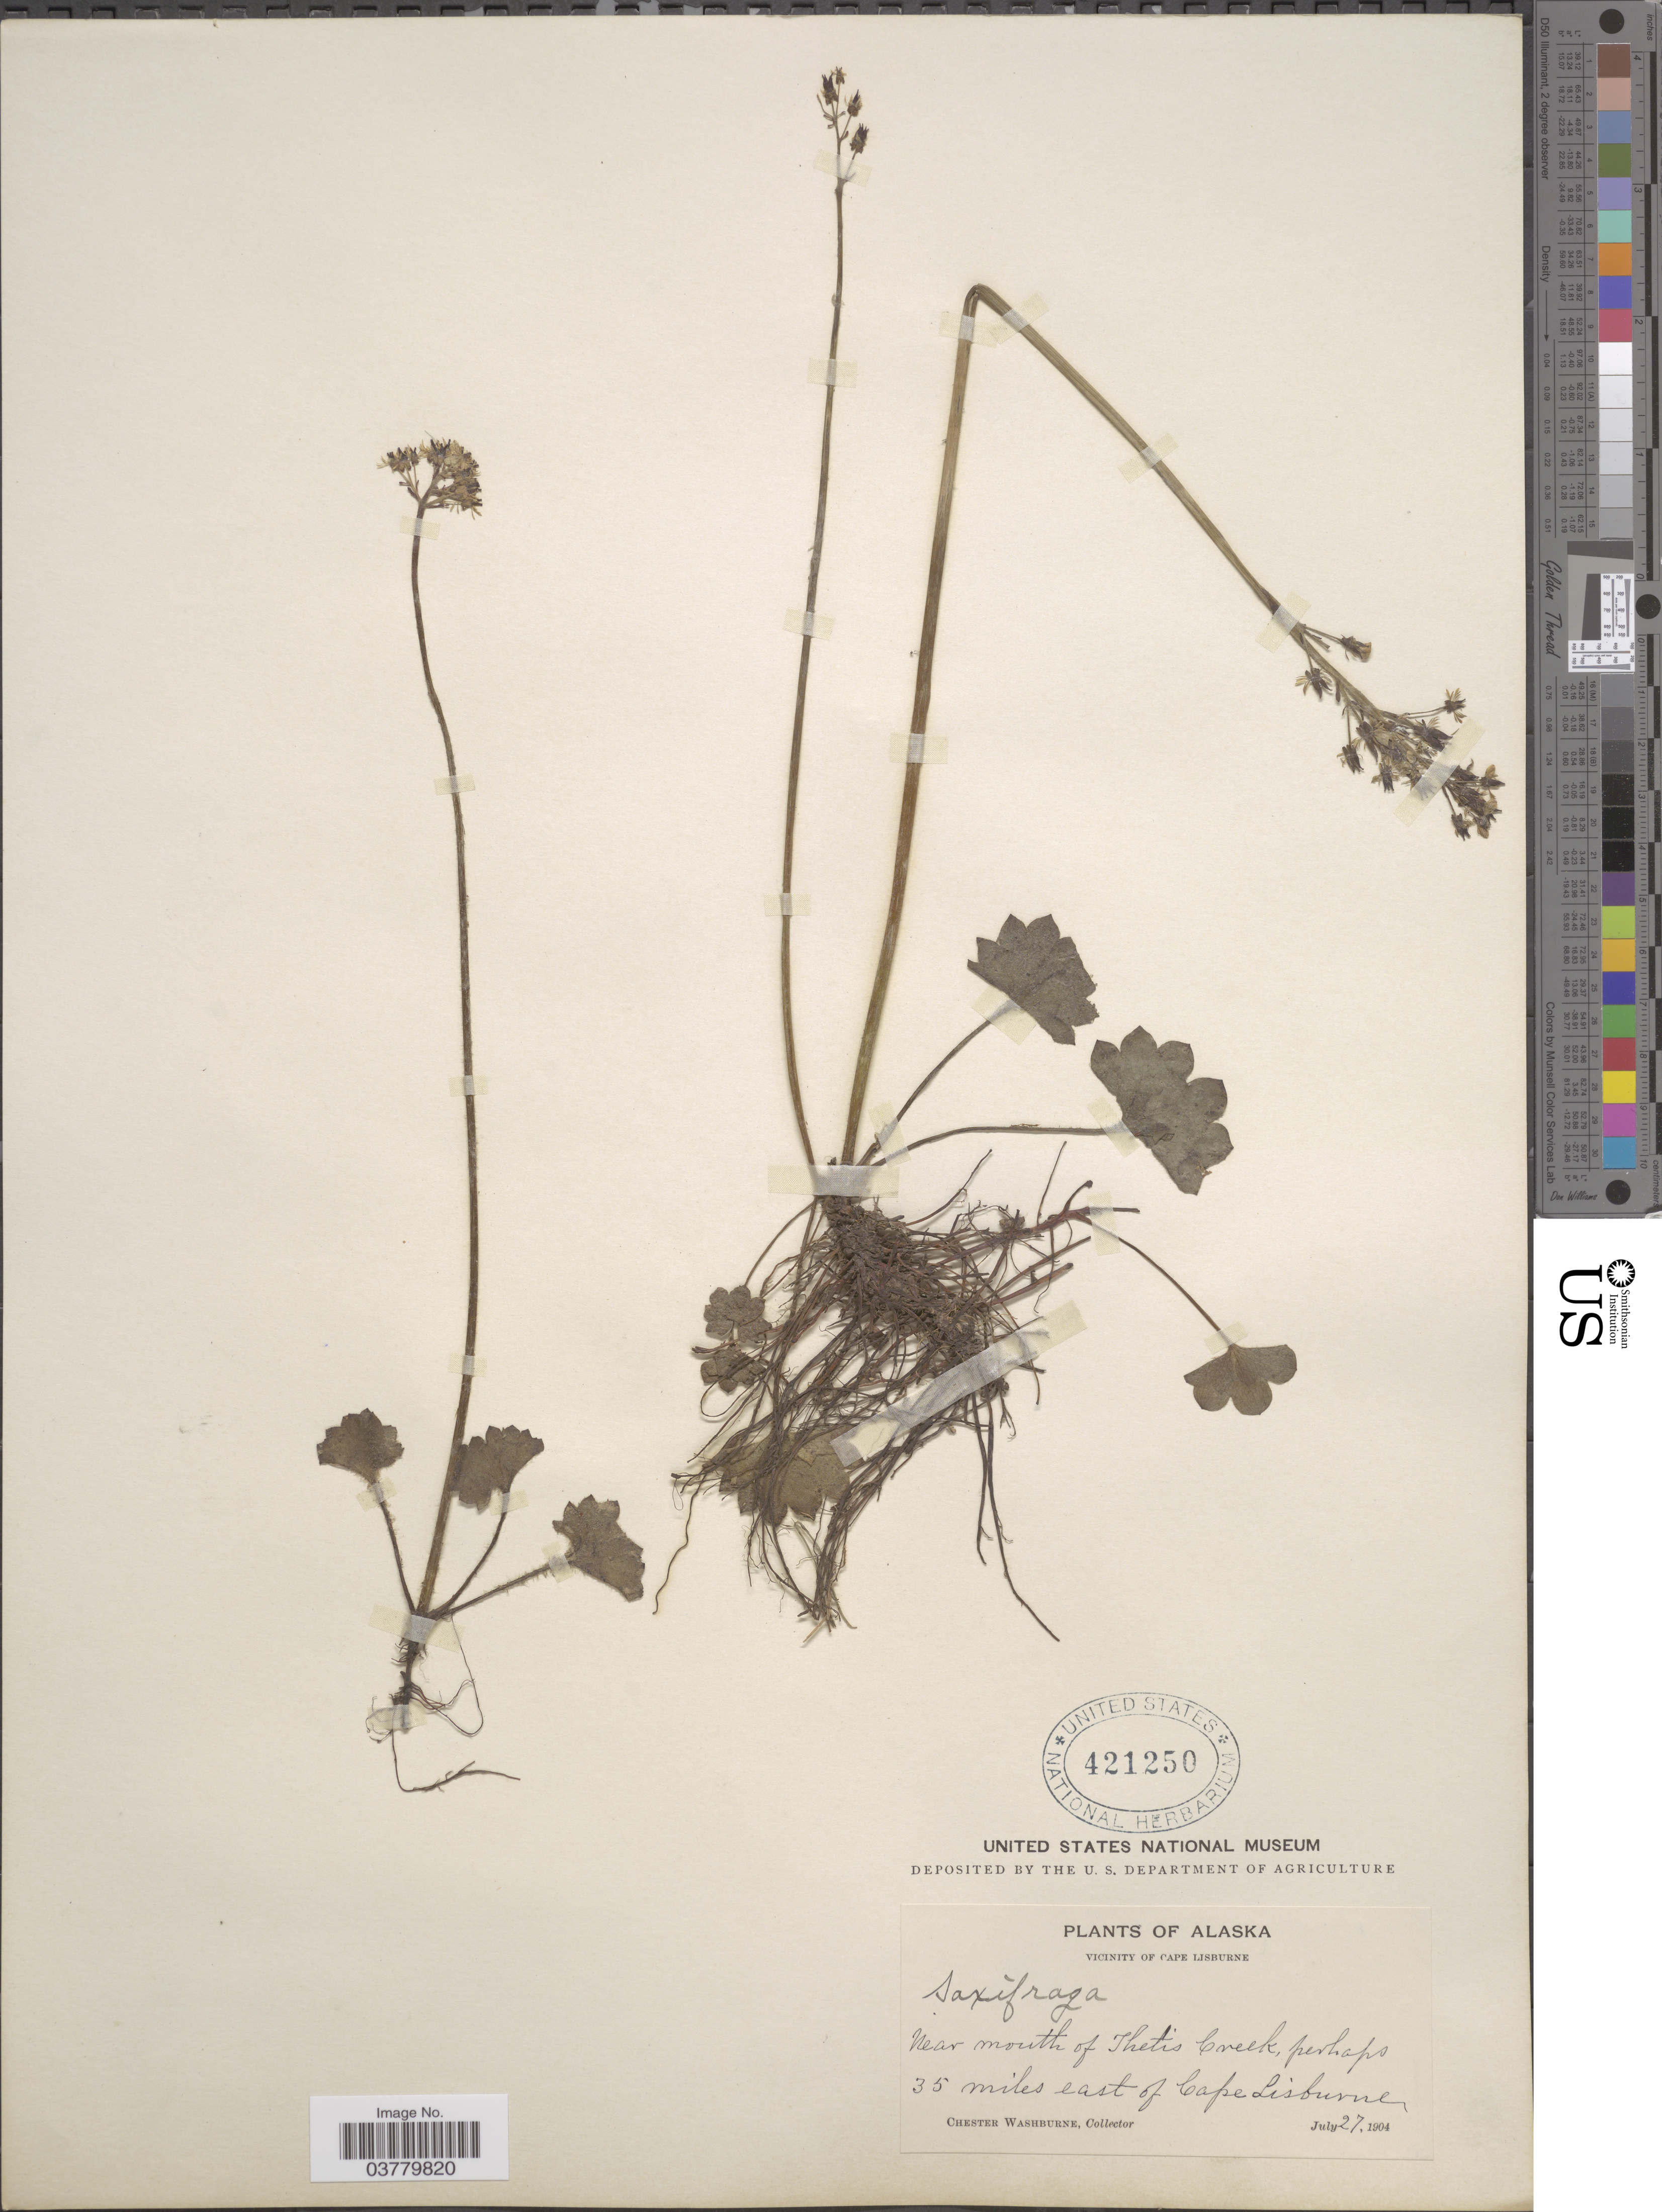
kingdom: Plantae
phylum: Tracheophyta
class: Magnoliopsida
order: Saxifragales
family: Saxifragaceae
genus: Micranthes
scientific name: Micranthes nelsoniana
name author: (D. Don) Small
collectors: C. Washburne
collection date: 1904-07-27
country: United States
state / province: Alaska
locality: Vicinity of Cape Lisburne. Near mouth of Thetis Creek, perhaps 35 miles east of Cape Lisburne*.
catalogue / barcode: US 421250